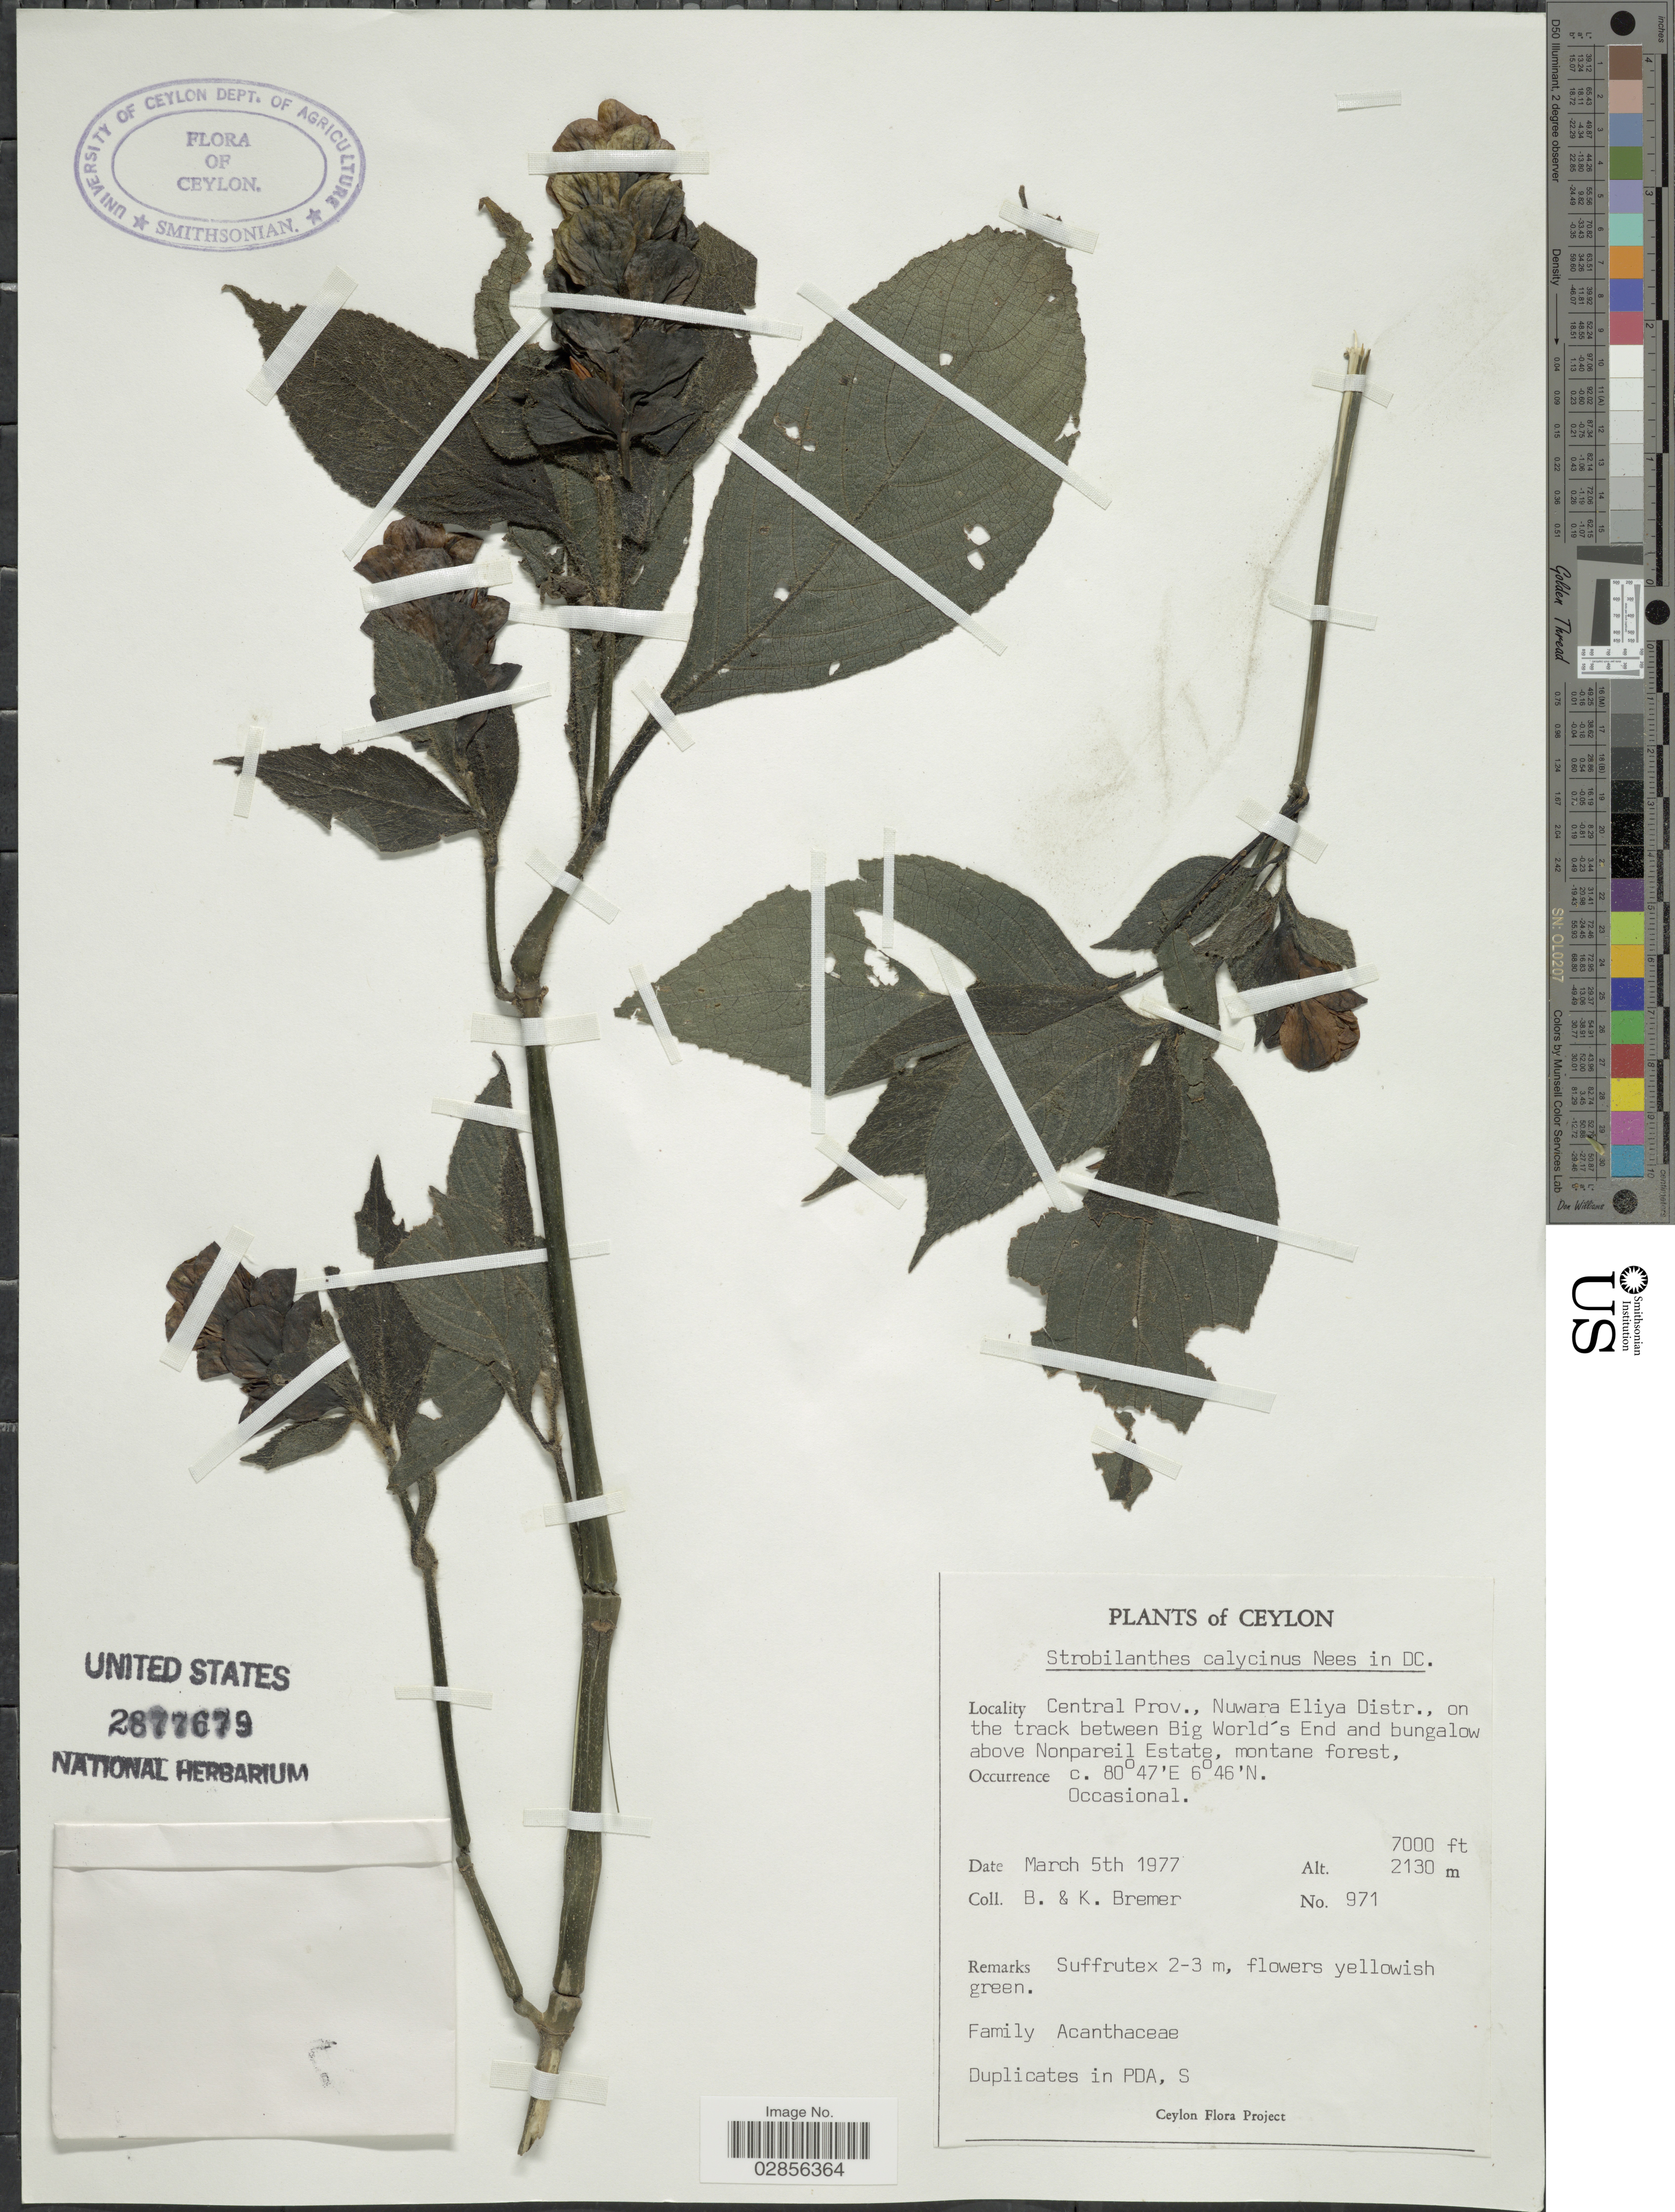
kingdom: Plantae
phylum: Tracheophyta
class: Magnoliopsida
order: Lamiales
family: Acanthaceae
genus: Strobilanthes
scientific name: Strobilanthes calycina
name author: Nees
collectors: B. Bremer & K. Bremer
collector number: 971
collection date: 1977-03-05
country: Sri Lanka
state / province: Central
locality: Ceylon. Nuwara Eliya Distr., on the track between Big World's End and bungalow above Nonpareil Estate.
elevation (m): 2130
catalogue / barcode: US 2877679